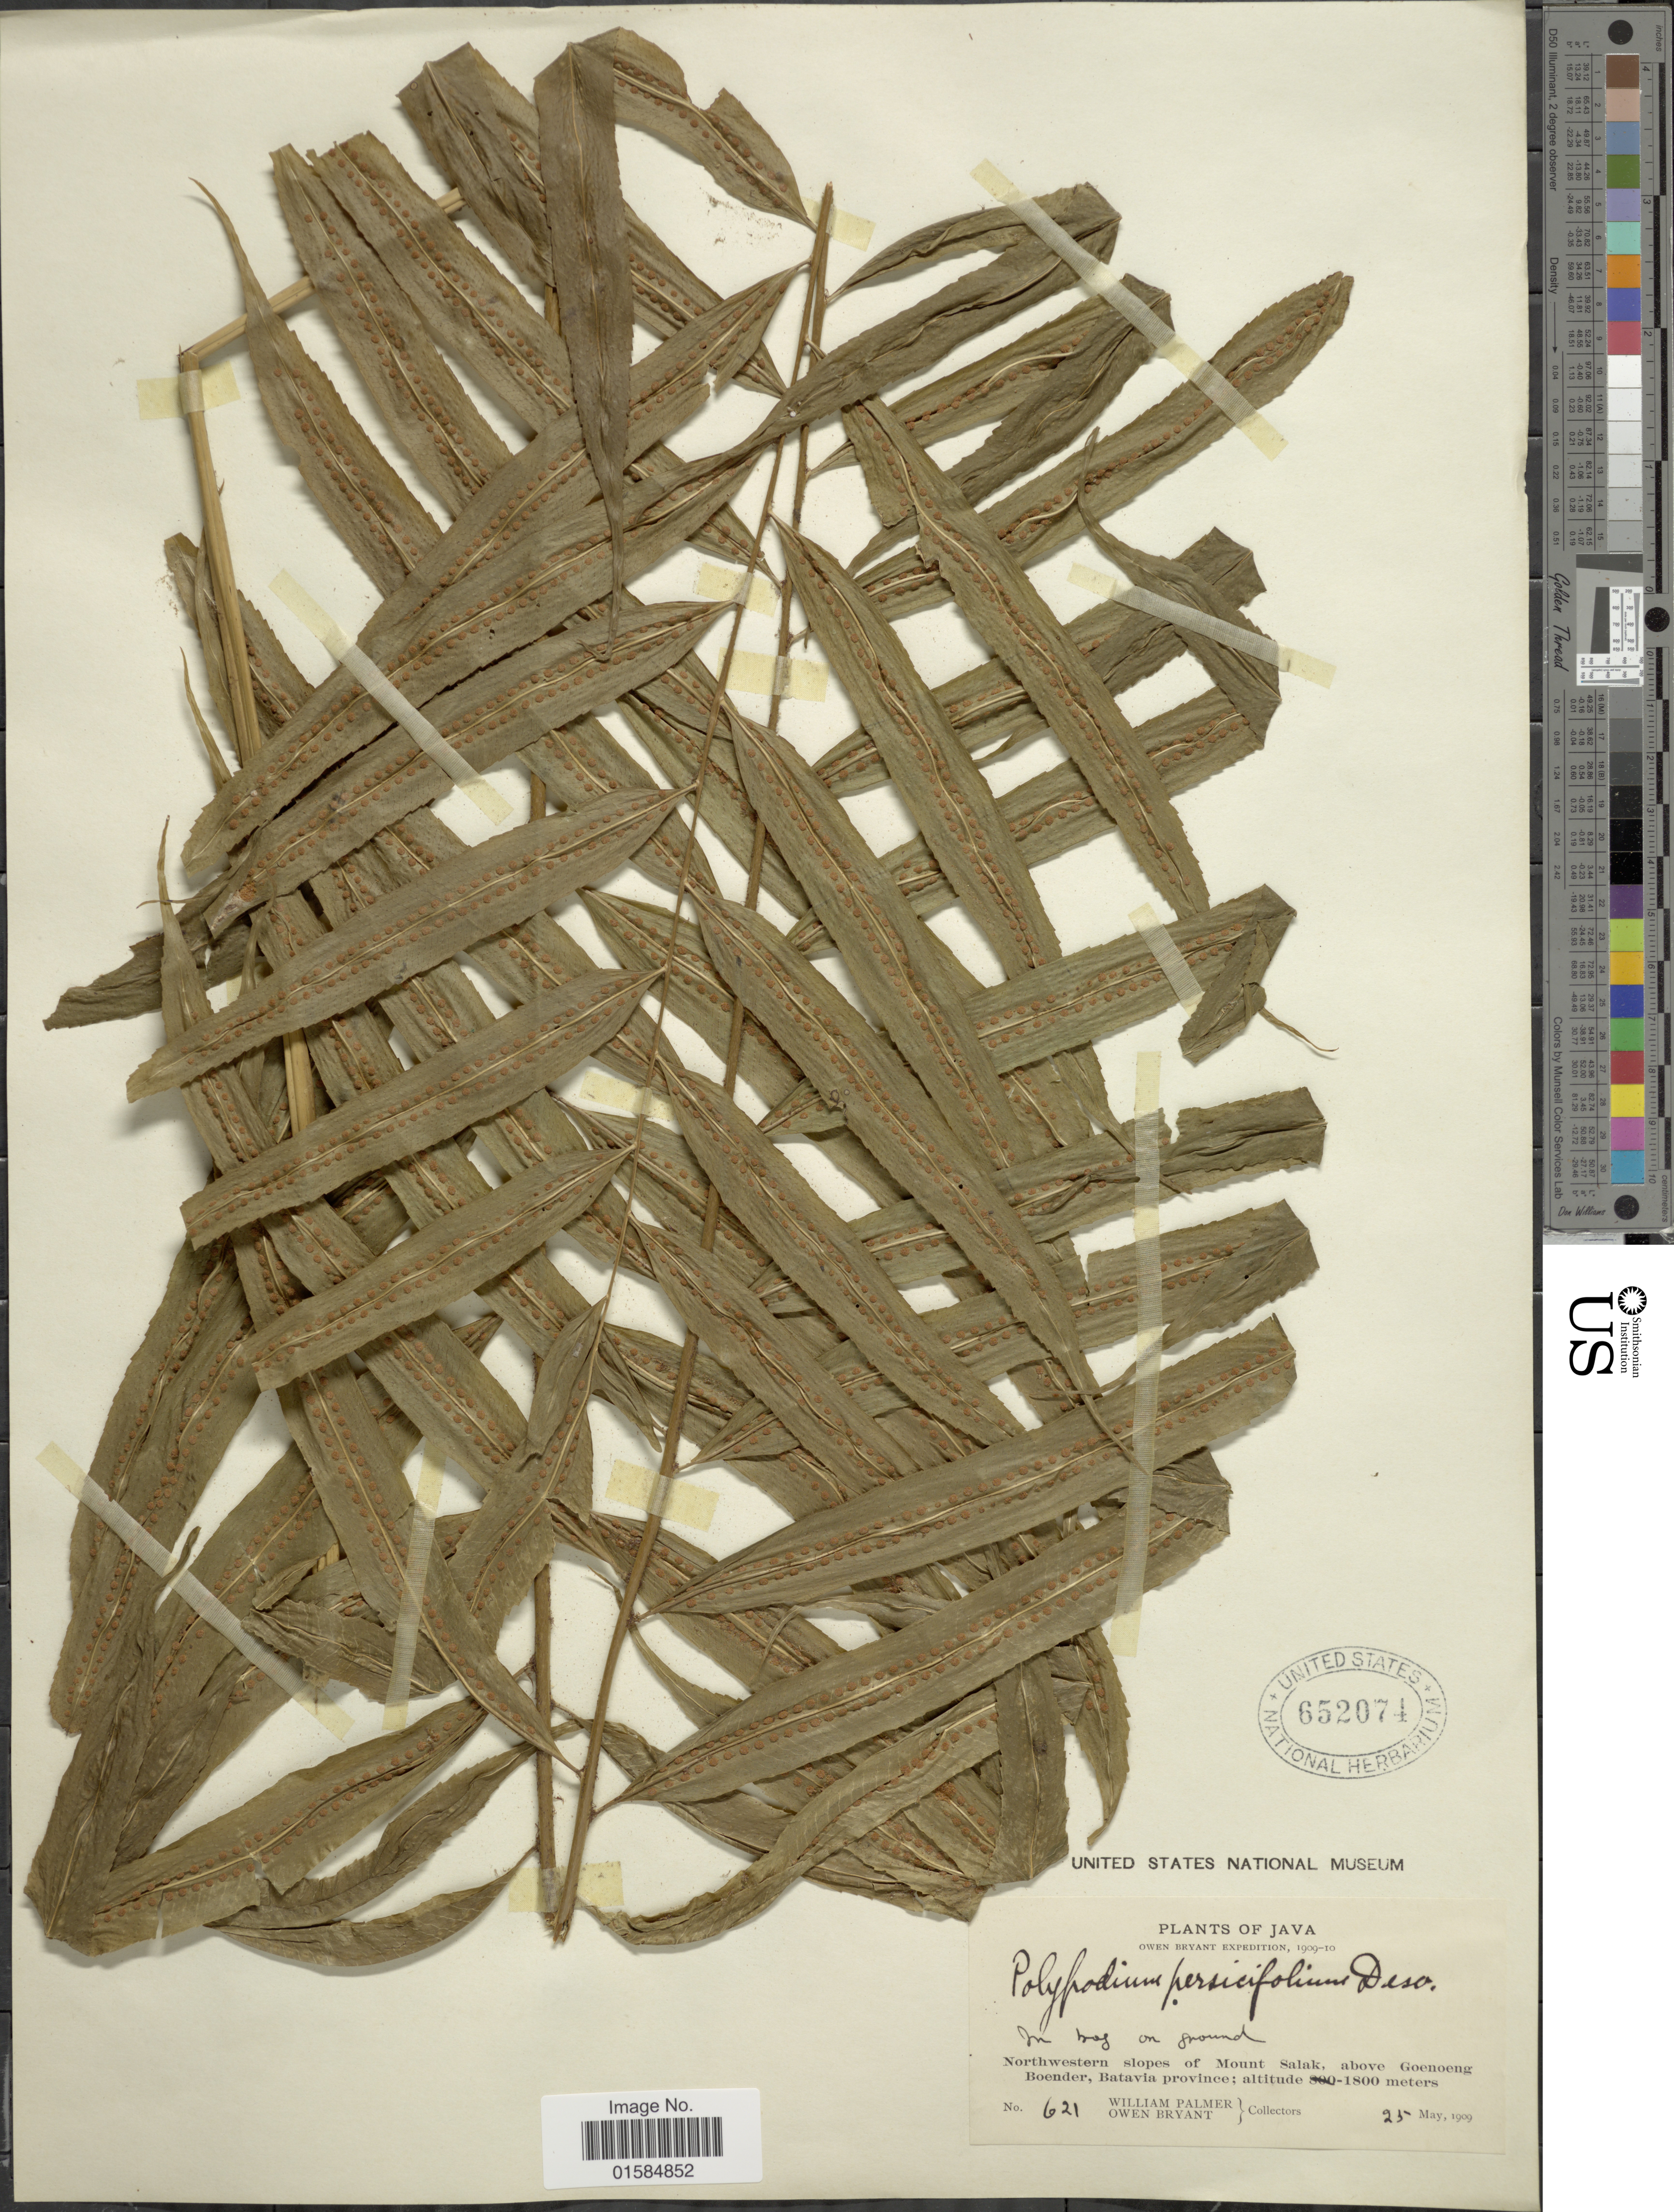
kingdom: Plantae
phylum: Tracheophyta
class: Polypodiopsida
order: Polypodiales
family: Polypodiaceae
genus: Goniophlebium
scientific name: Goniophlebium persicifolium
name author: (Desv.) Bedd.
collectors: W. Palmer & O. Bryant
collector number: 621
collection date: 1909-05-25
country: Indonesia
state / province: Java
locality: Northwestern slopes of Mount Salak, above Goenoeng Boender, Batavia province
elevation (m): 1800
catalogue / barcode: US 652074